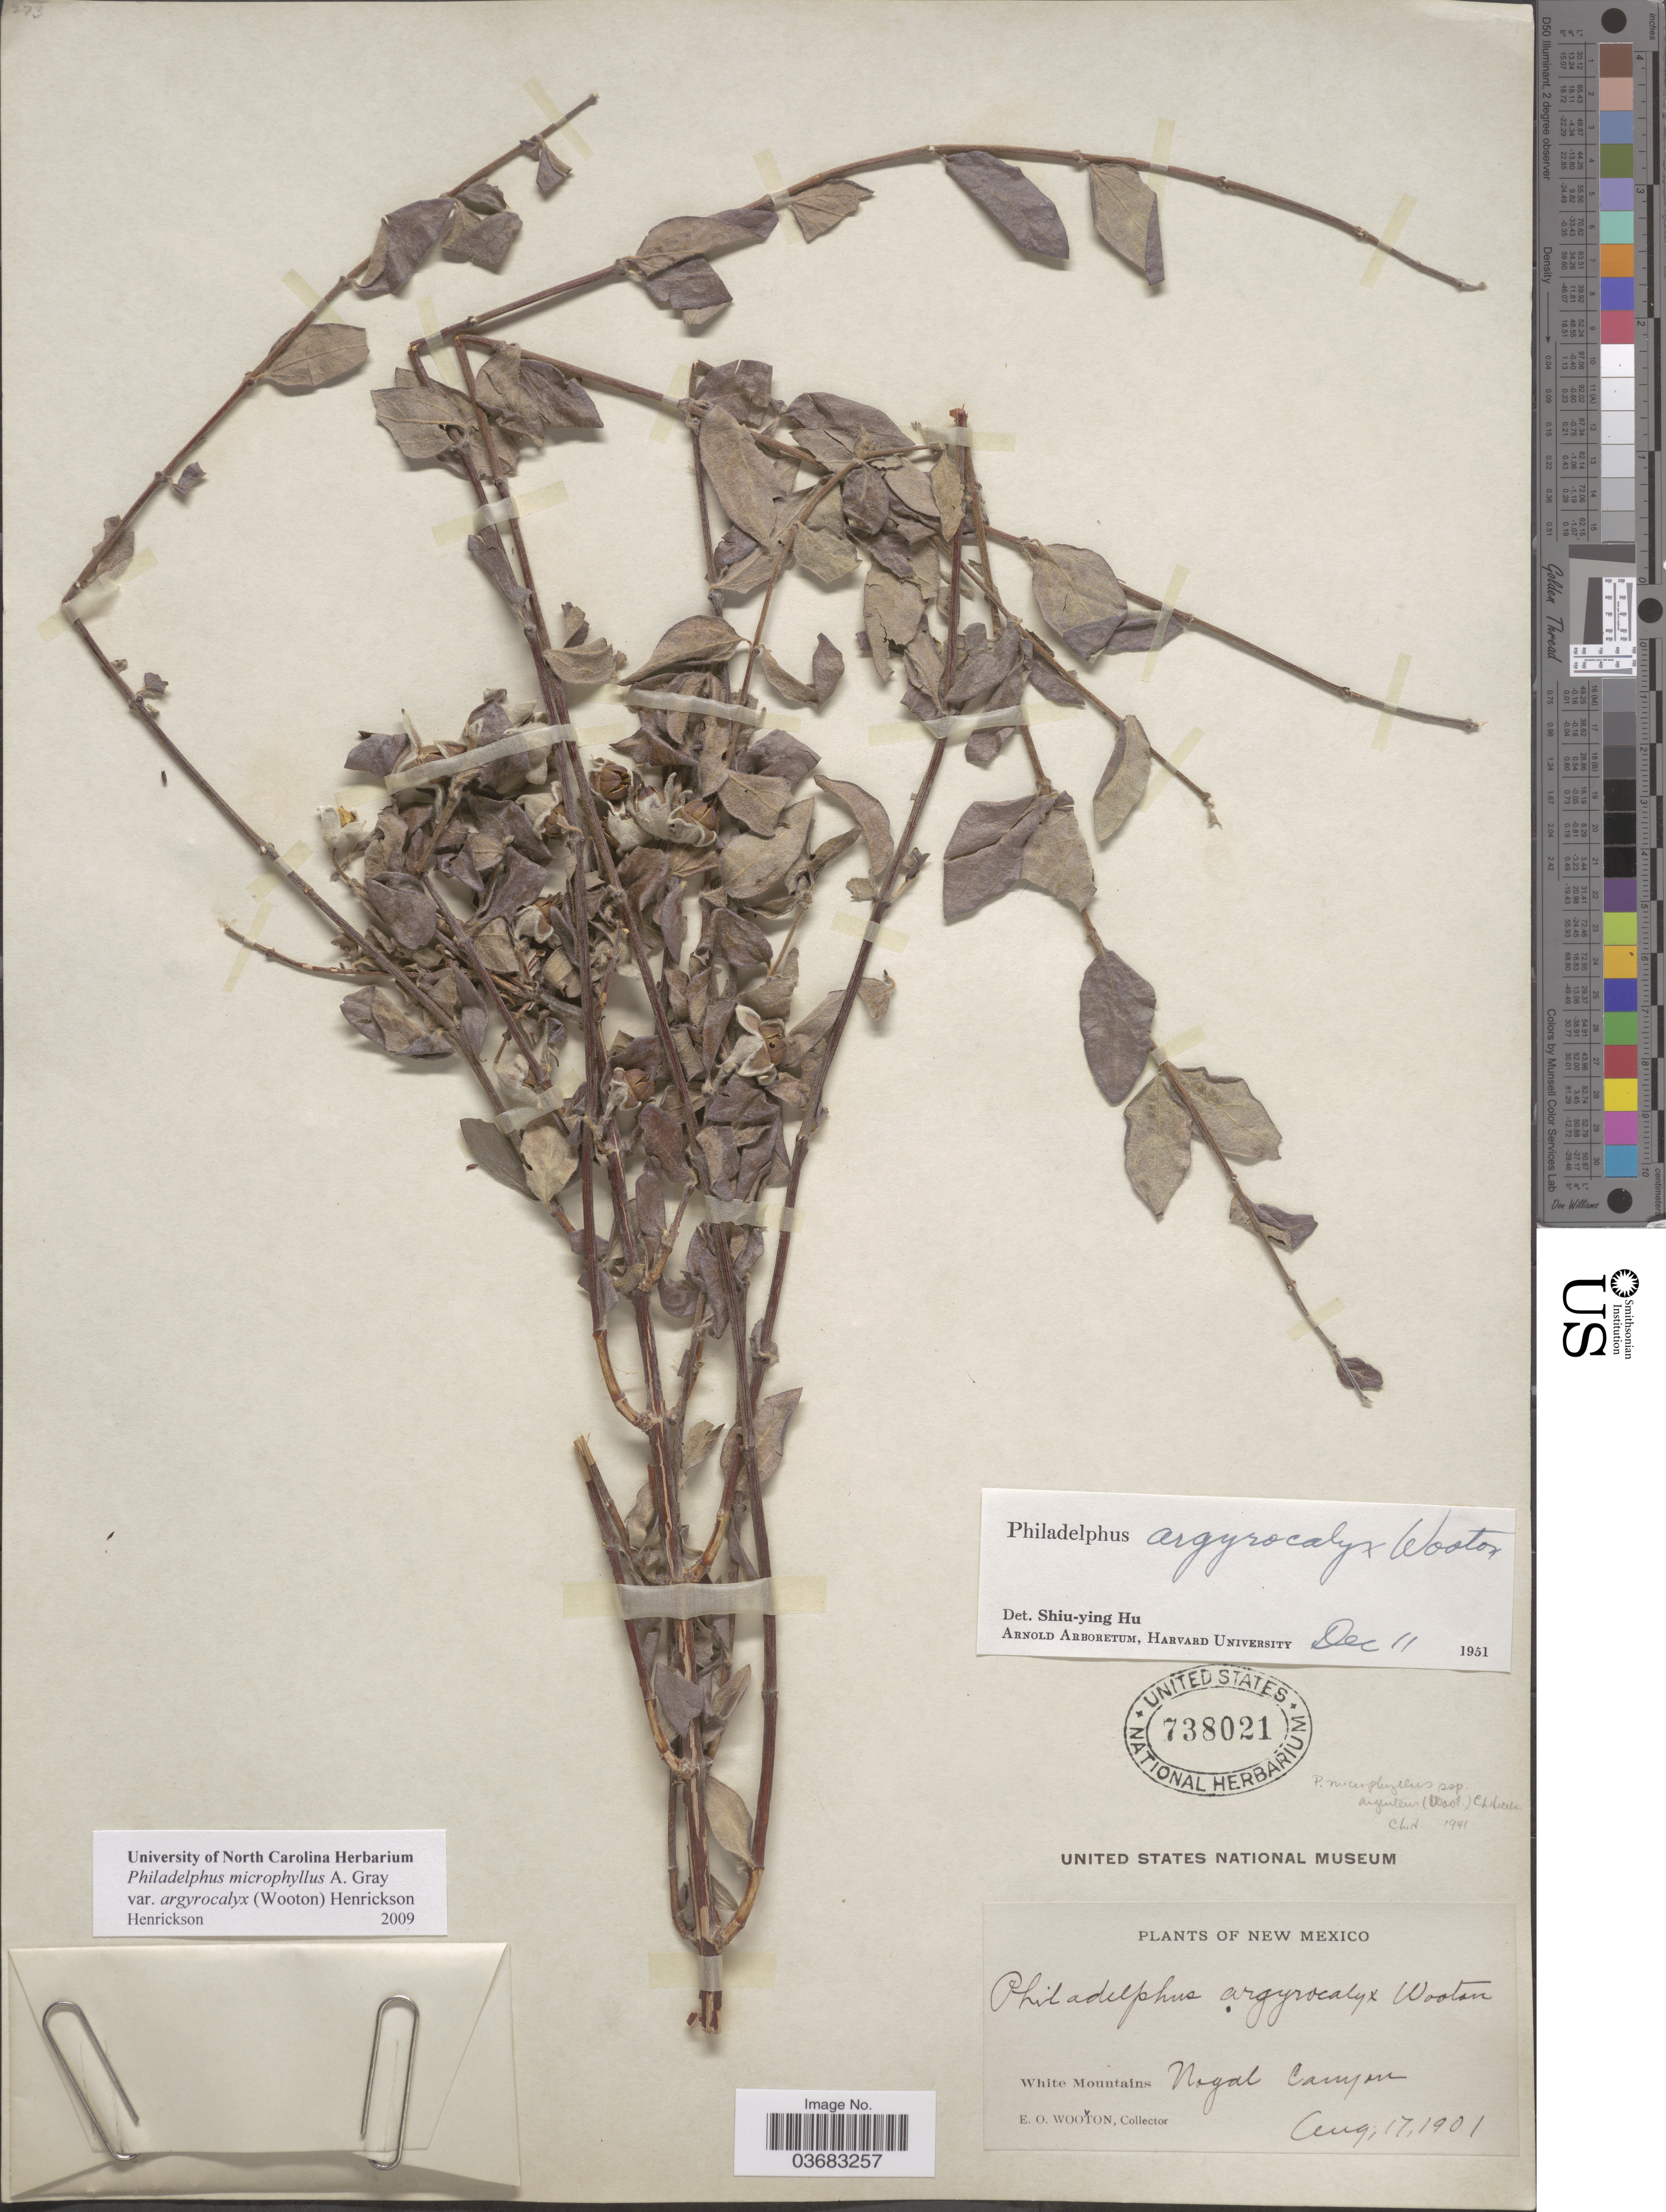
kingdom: Plantae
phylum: Tracheophyta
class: Magnoliopsida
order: Cornales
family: Hydrangeaceae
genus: Philadelphus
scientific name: Philadelphus microphyllus var. argyrocalyx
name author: (Wooton) Henrickson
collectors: E. O. Wooton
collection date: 1901-08-17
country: United States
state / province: New Mexico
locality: White Mountains. Nogal Canyon.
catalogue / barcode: US 738021